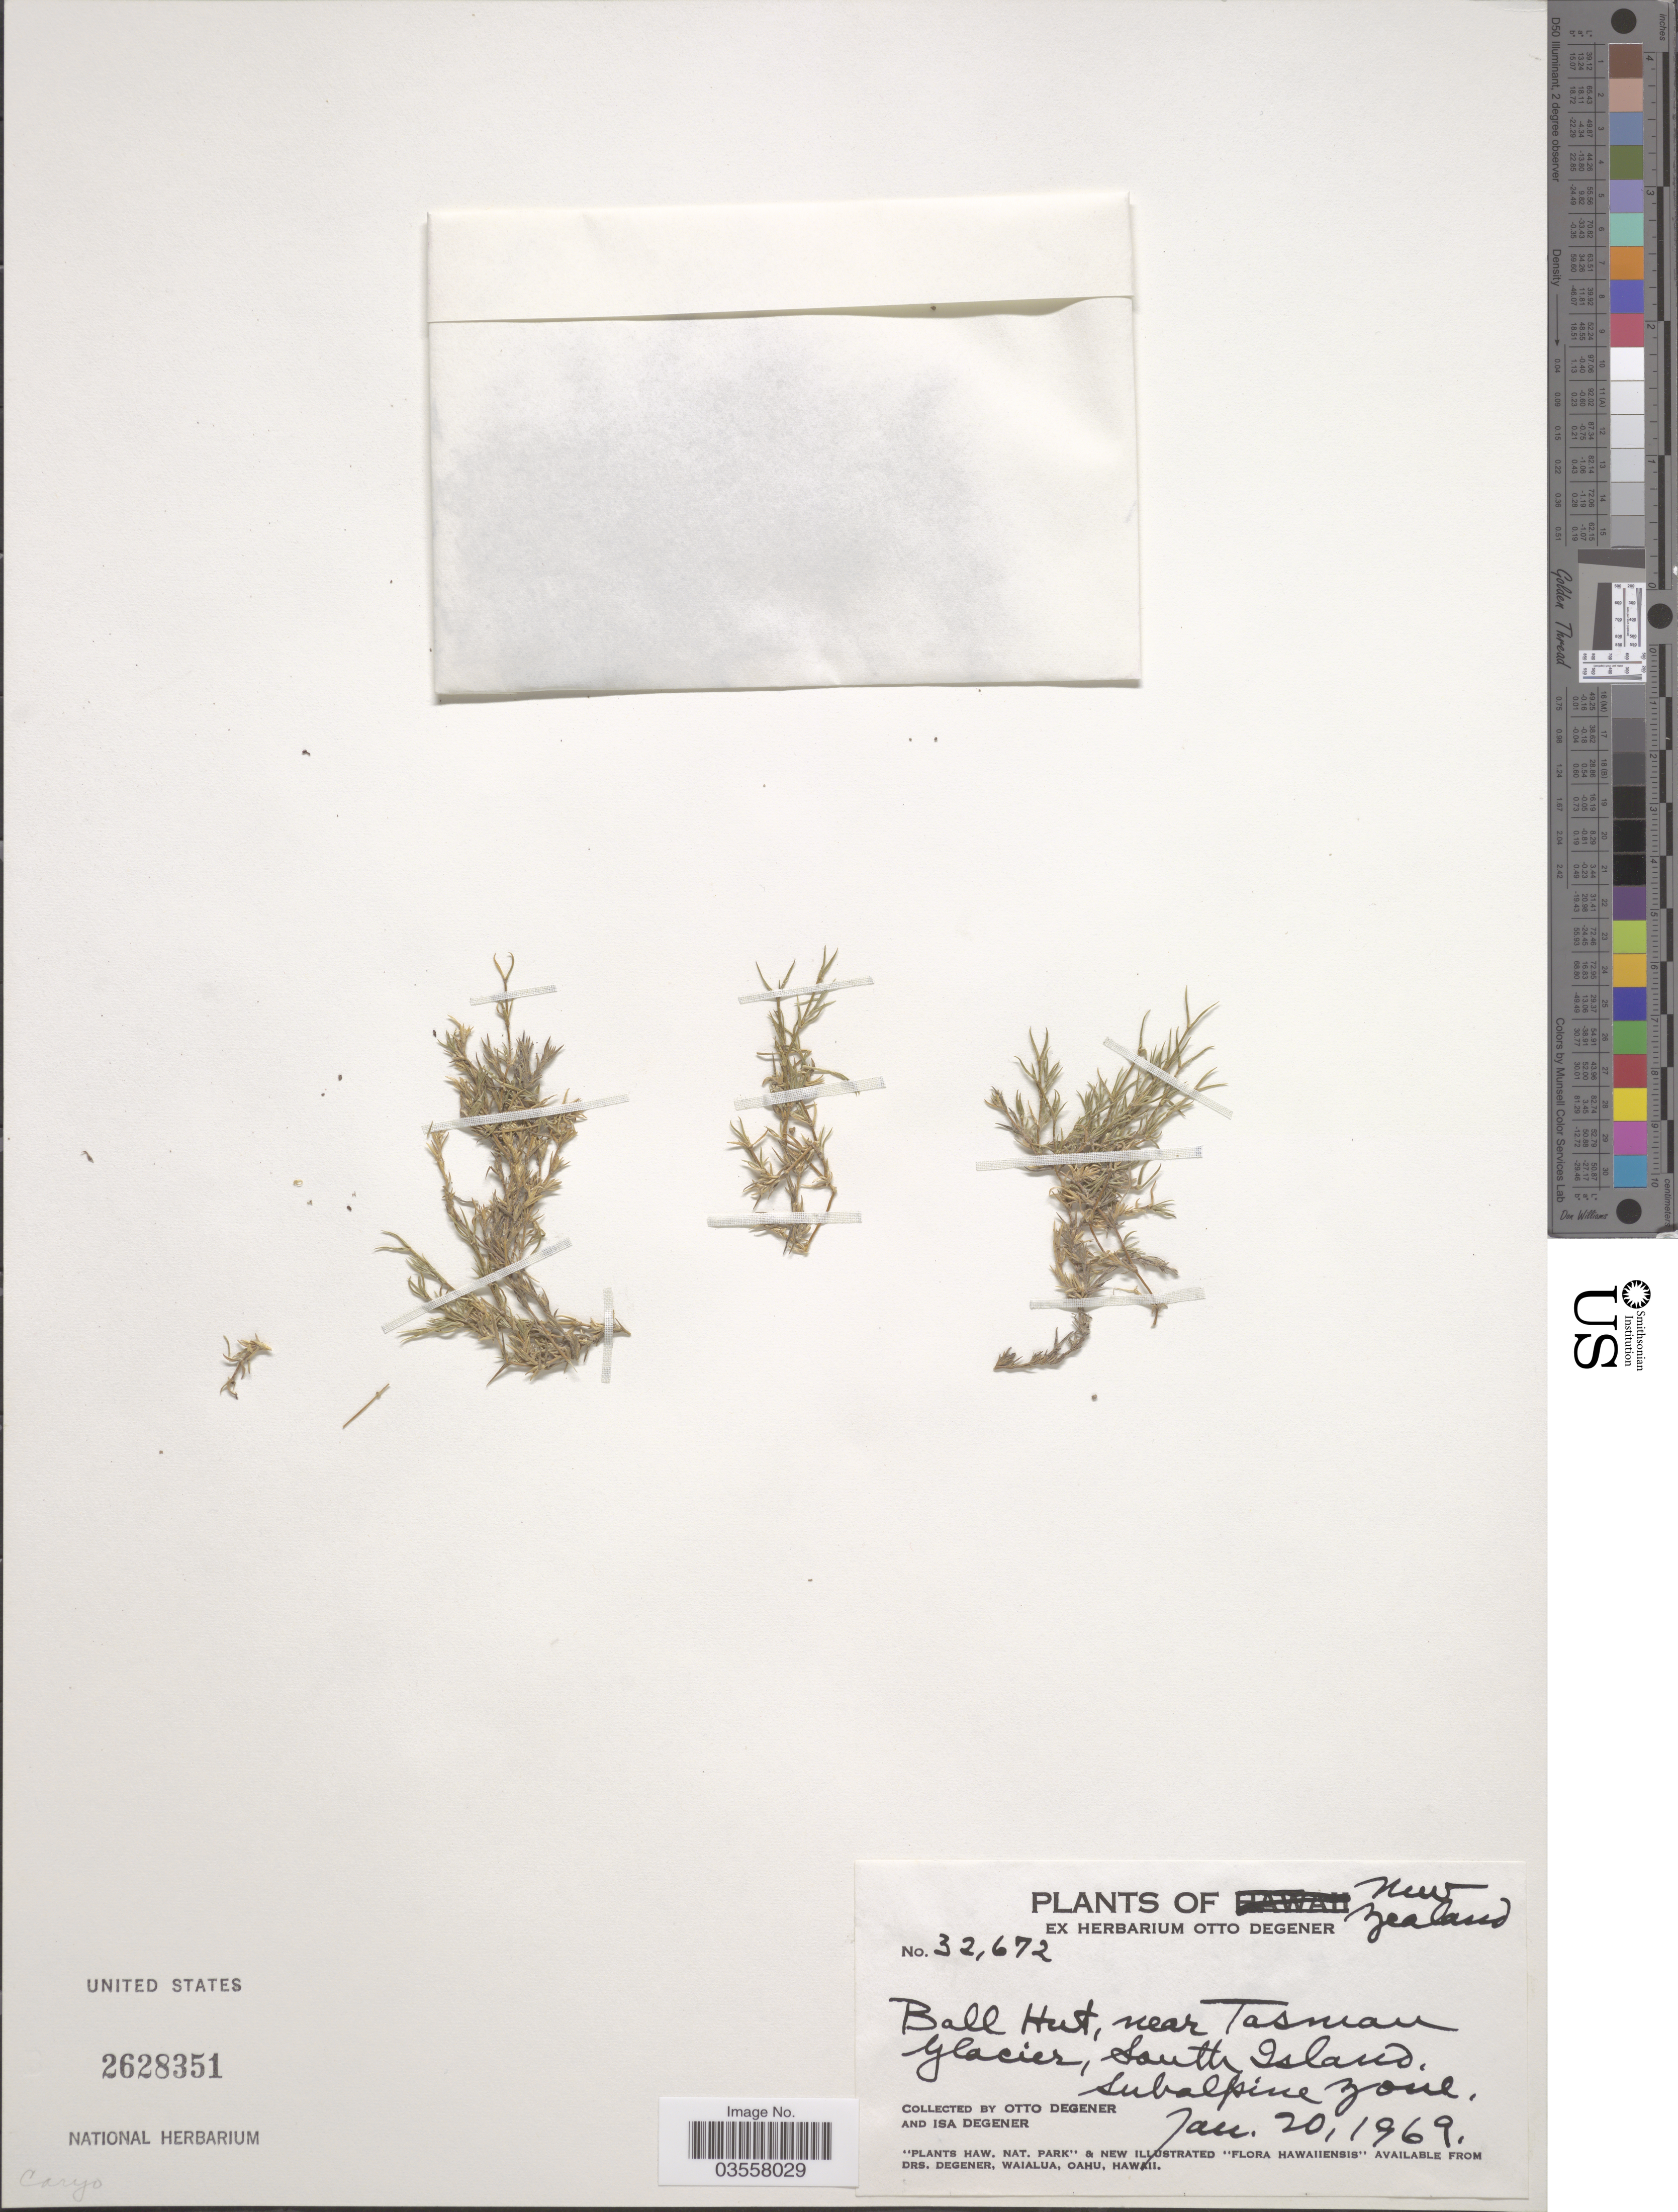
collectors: O. Degener & I. Degener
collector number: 32672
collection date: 1969-01-20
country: New Zealand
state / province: Tasman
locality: Ball Hut, near Tasman Glacier, South Island, Subalpine zone.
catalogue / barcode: US 2628351